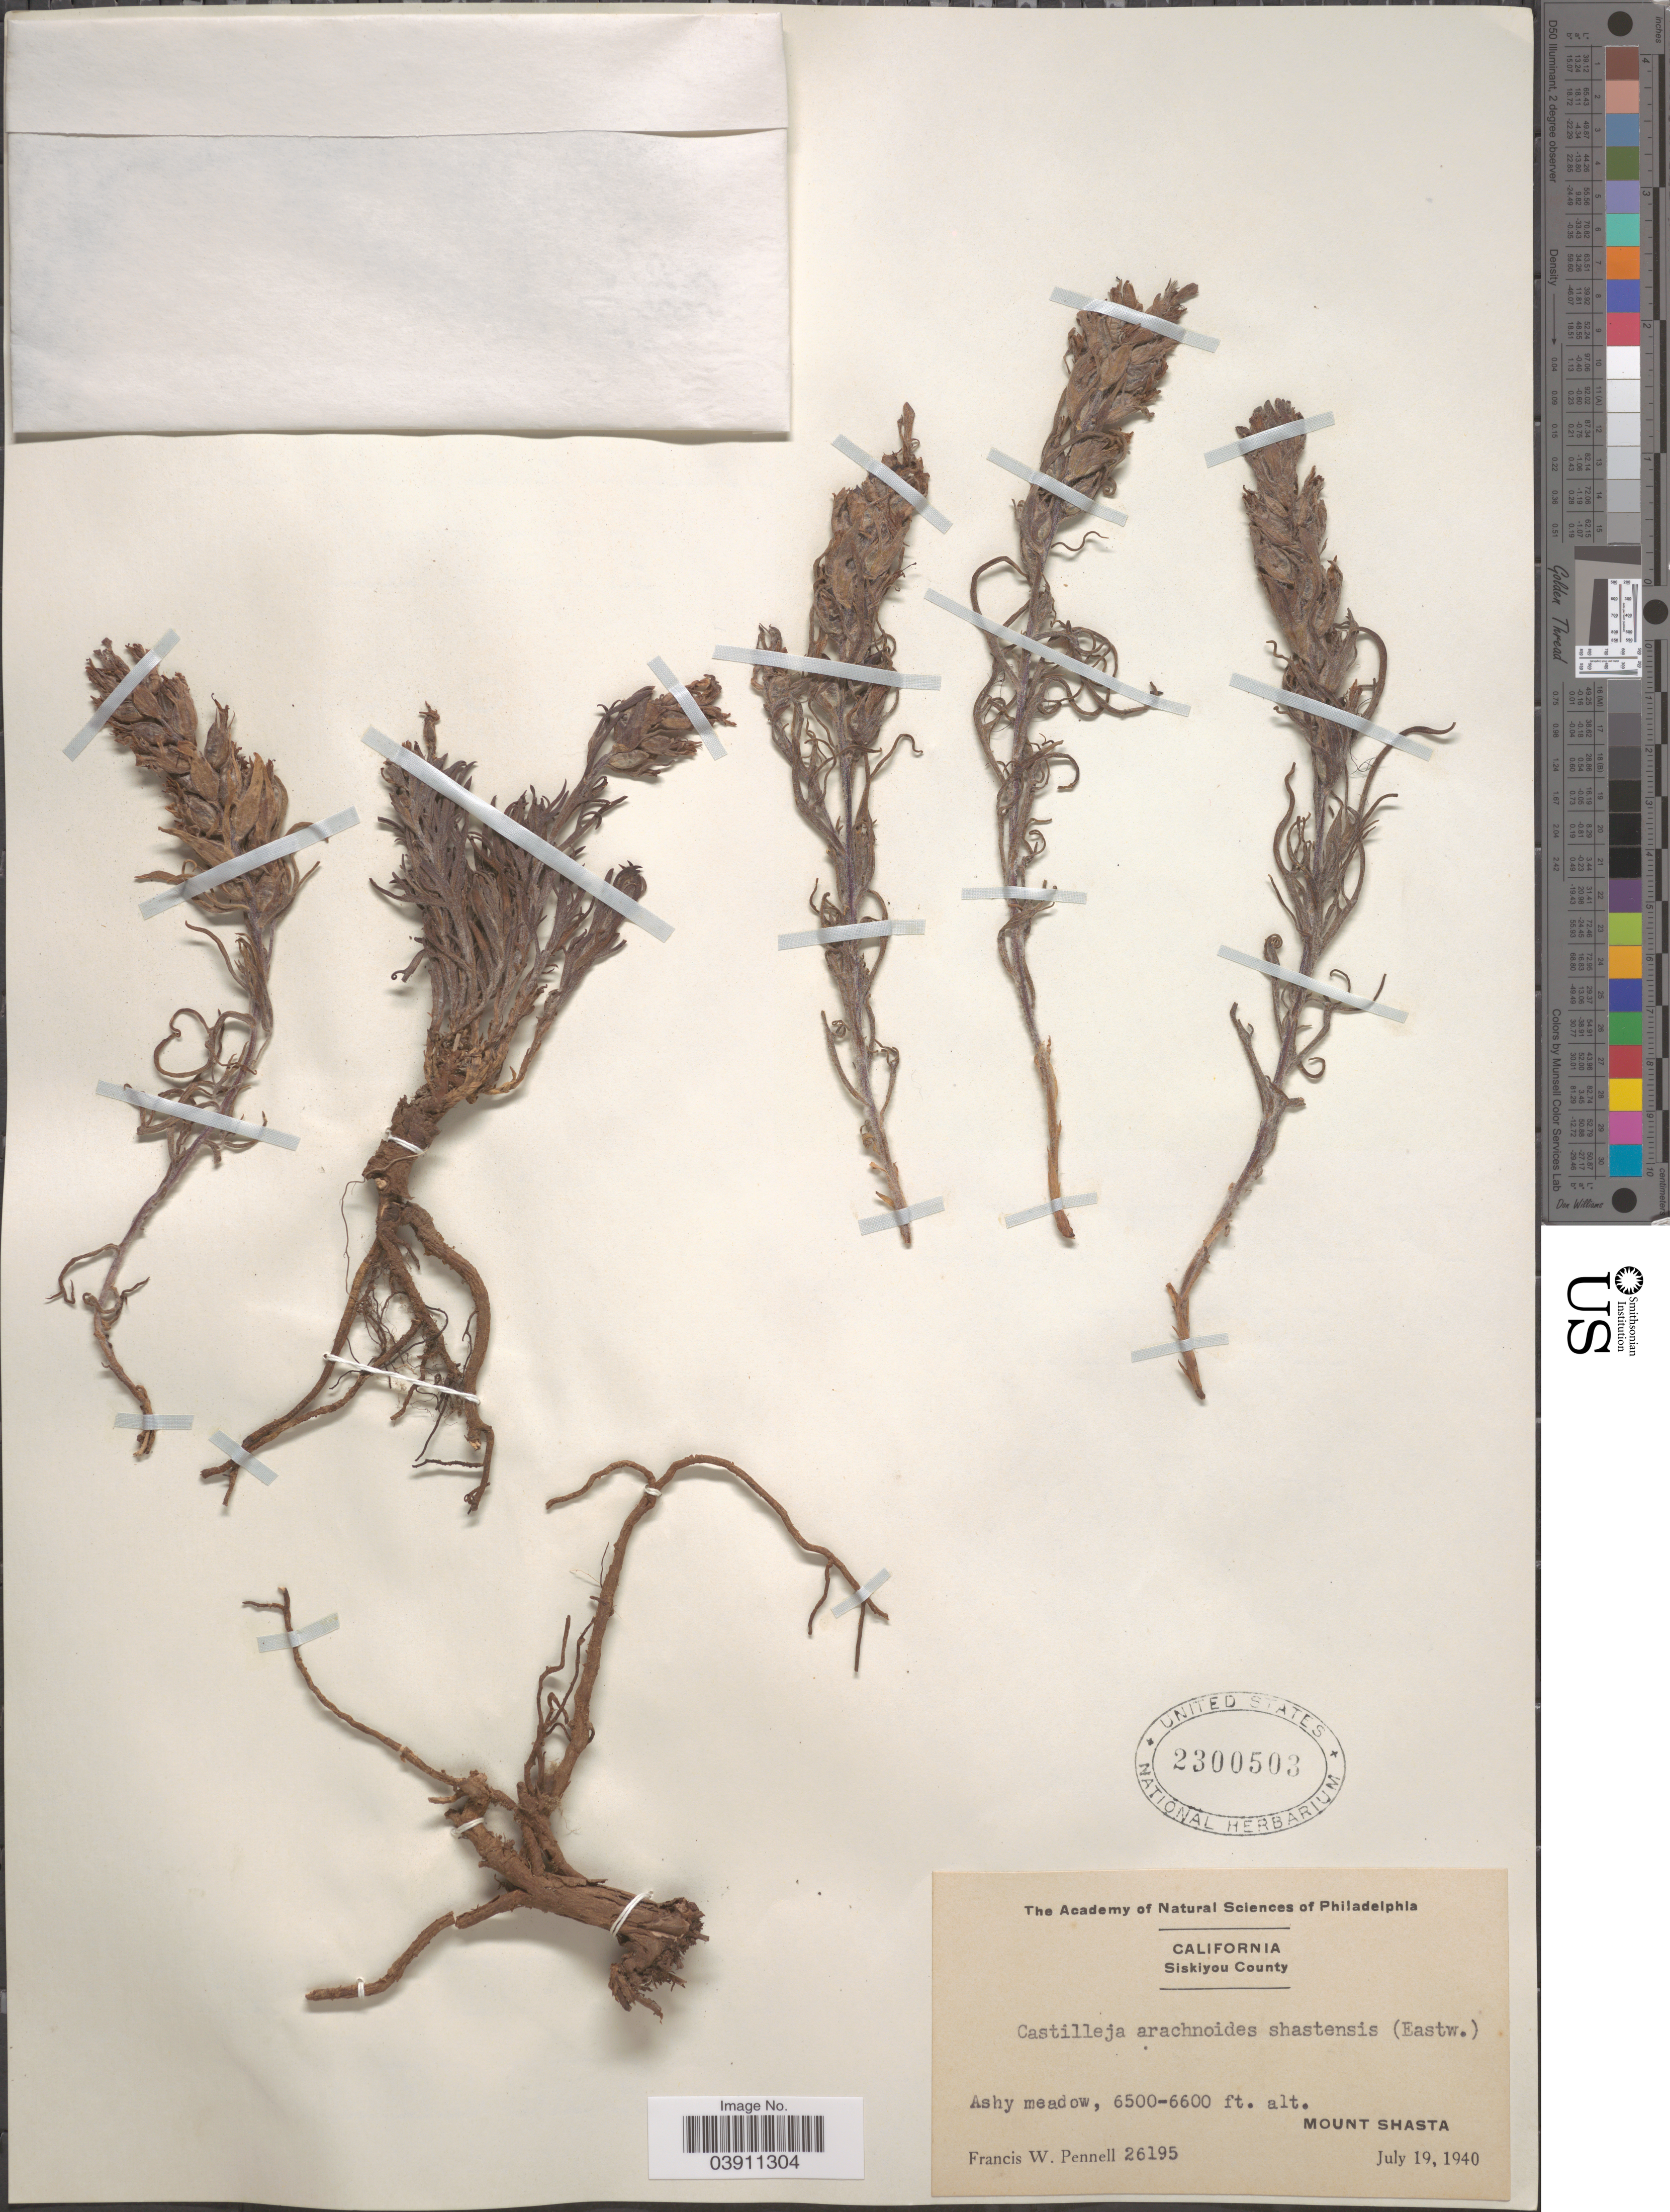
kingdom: Plantae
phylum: Tracheophyta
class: Magnoliopsida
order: Lamiales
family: Orobanchaceae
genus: Castilleja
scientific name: Castilleja arachnoidea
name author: Greenm.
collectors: F. W. Pennell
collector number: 26195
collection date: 1940-07-19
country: United States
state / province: California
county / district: Siskiyou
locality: Siskiyou County. Ashy meadow, Mount Shasta.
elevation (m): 1981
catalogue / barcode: US 2300503